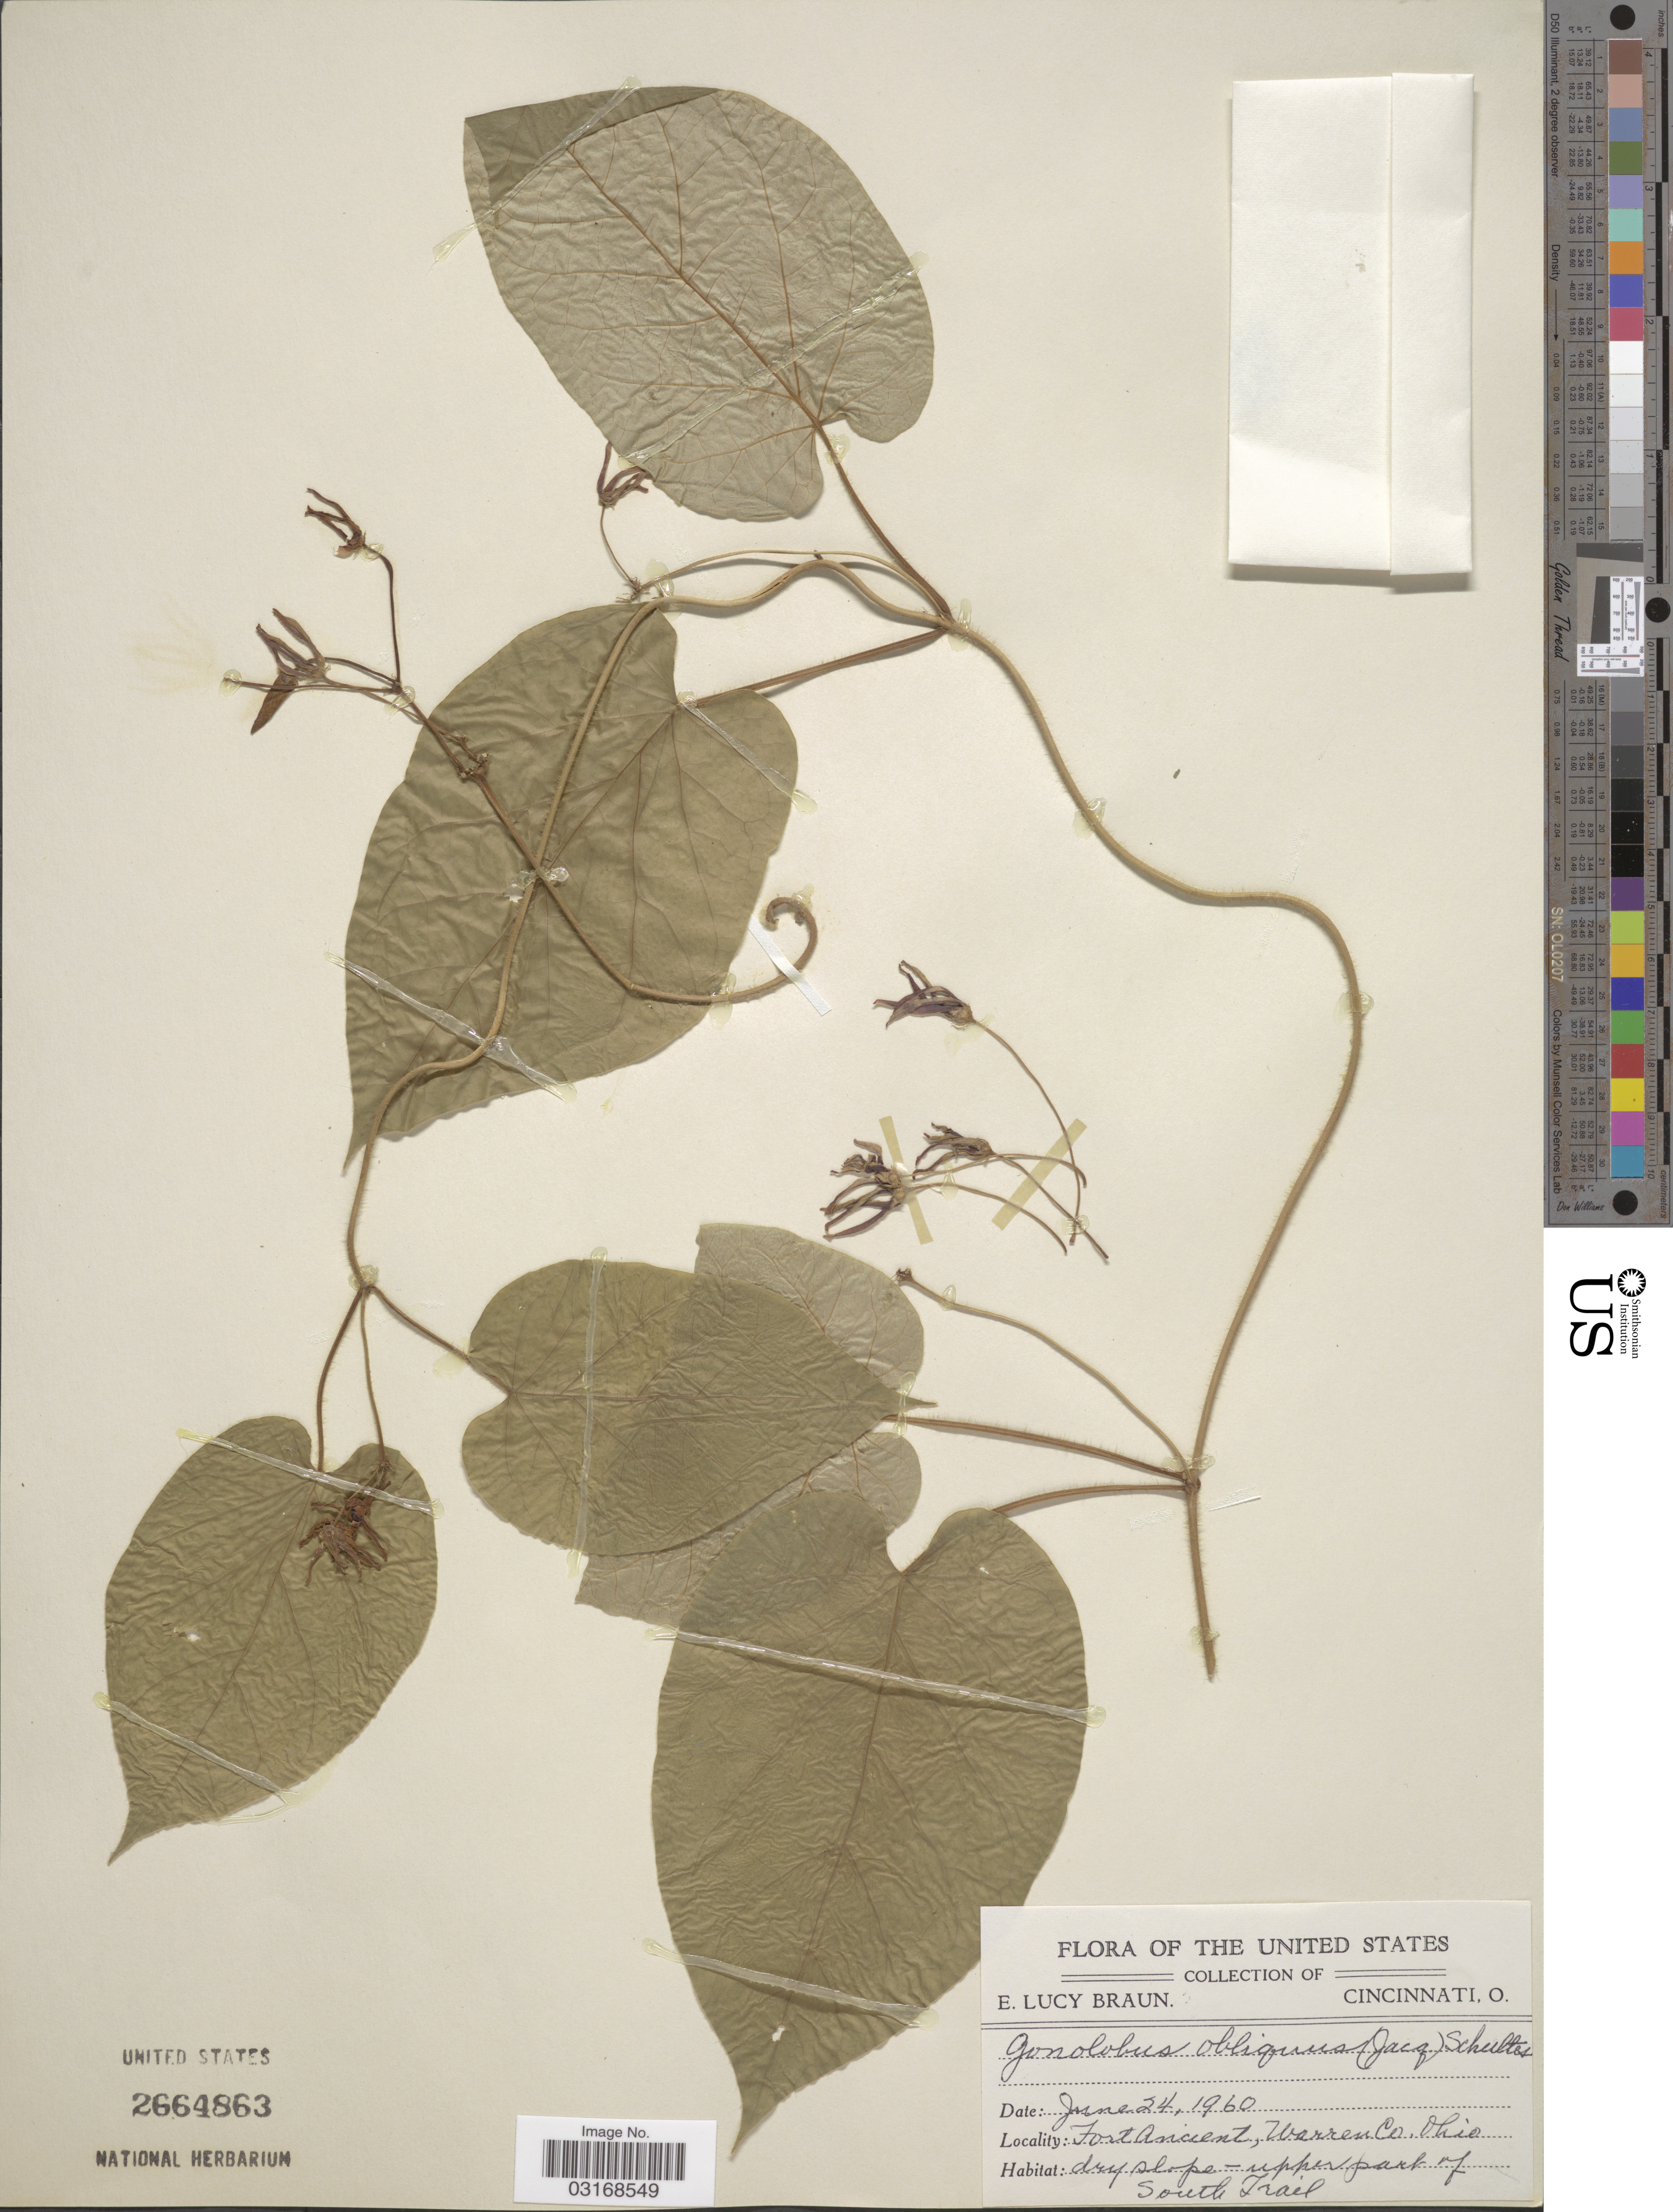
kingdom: Plantae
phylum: Tracheophyta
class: Magnoliopsida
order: Gentianales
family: Apocynaceae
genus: Matelea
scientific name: Matelea obliqua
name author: (Jacq.) Woodson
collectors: E. L. Braun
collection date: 1960-06-24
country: United States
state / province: Ohio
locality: Fort Ancient, Warren Co. Upper part of South Trail.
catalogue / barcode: US 2664863